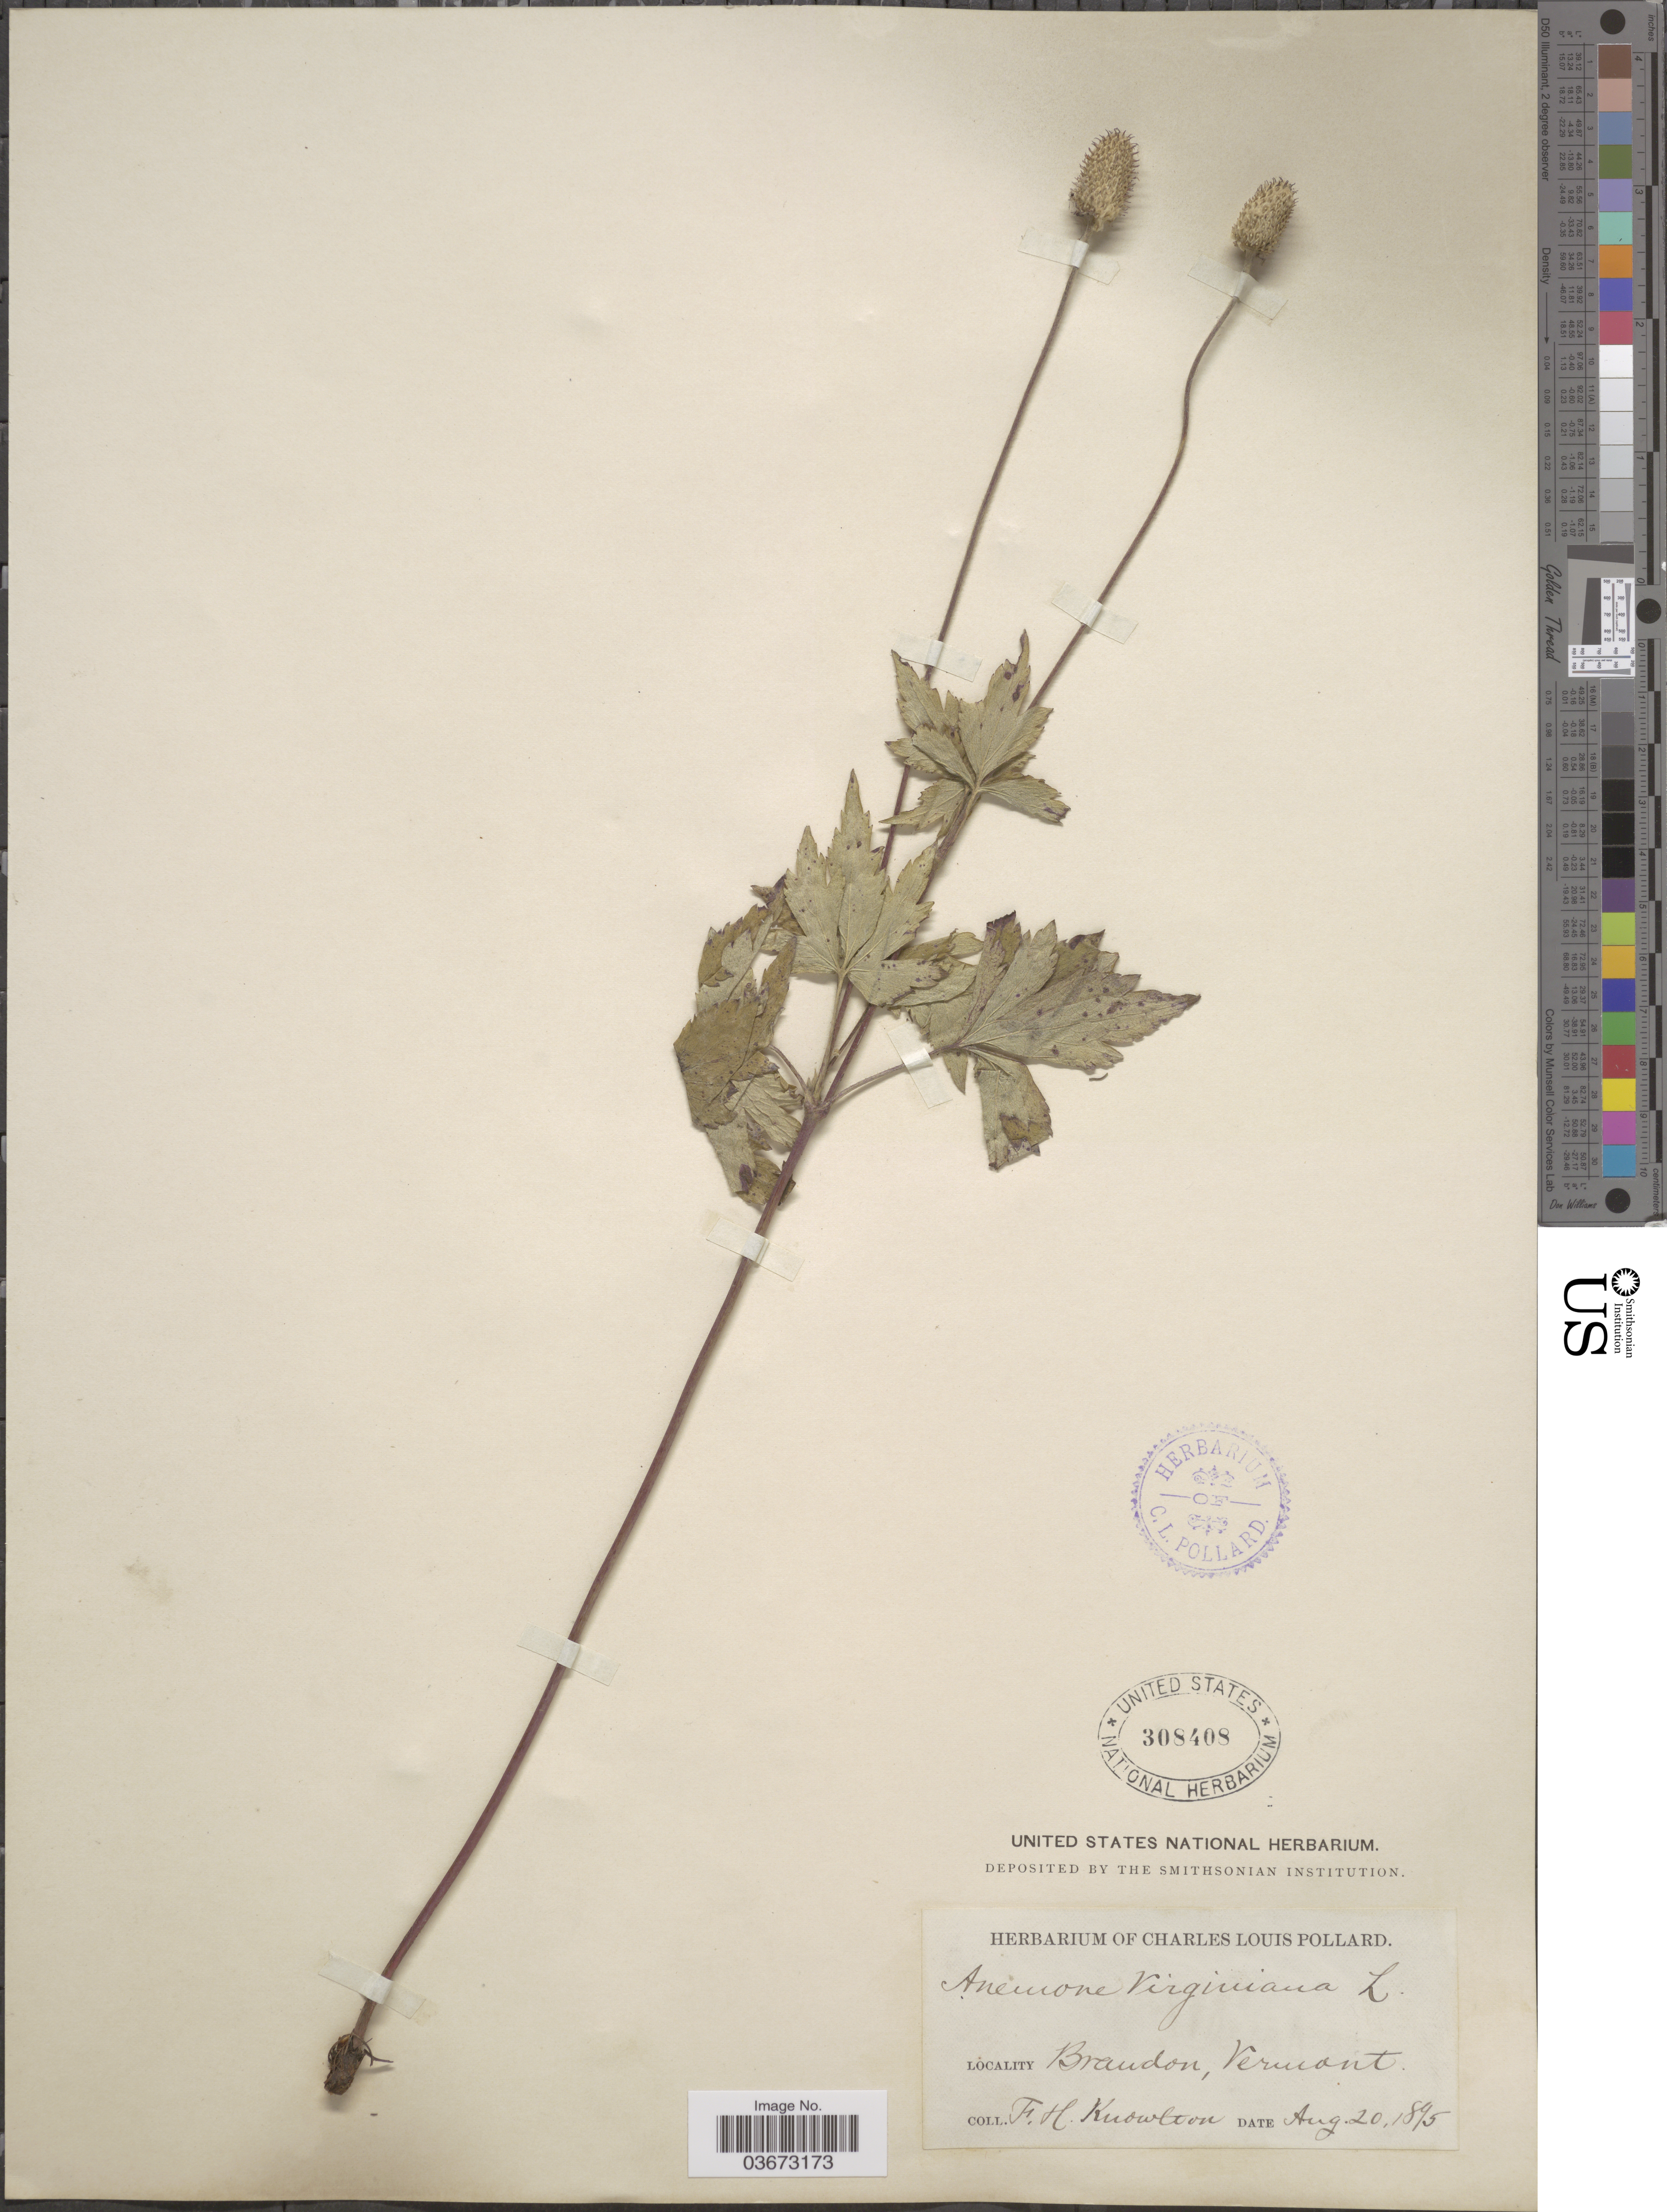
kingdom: Plantae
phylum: Tracheophyta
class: Magnoliopsida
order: Ranunculales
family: Ranunculaceae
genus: Anemone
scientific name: Anemone virginiana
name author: L.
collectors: F. H. Knowlton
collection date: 1895-08-20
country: United States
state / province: Vermont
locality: Brandon.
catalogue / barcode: US 308408